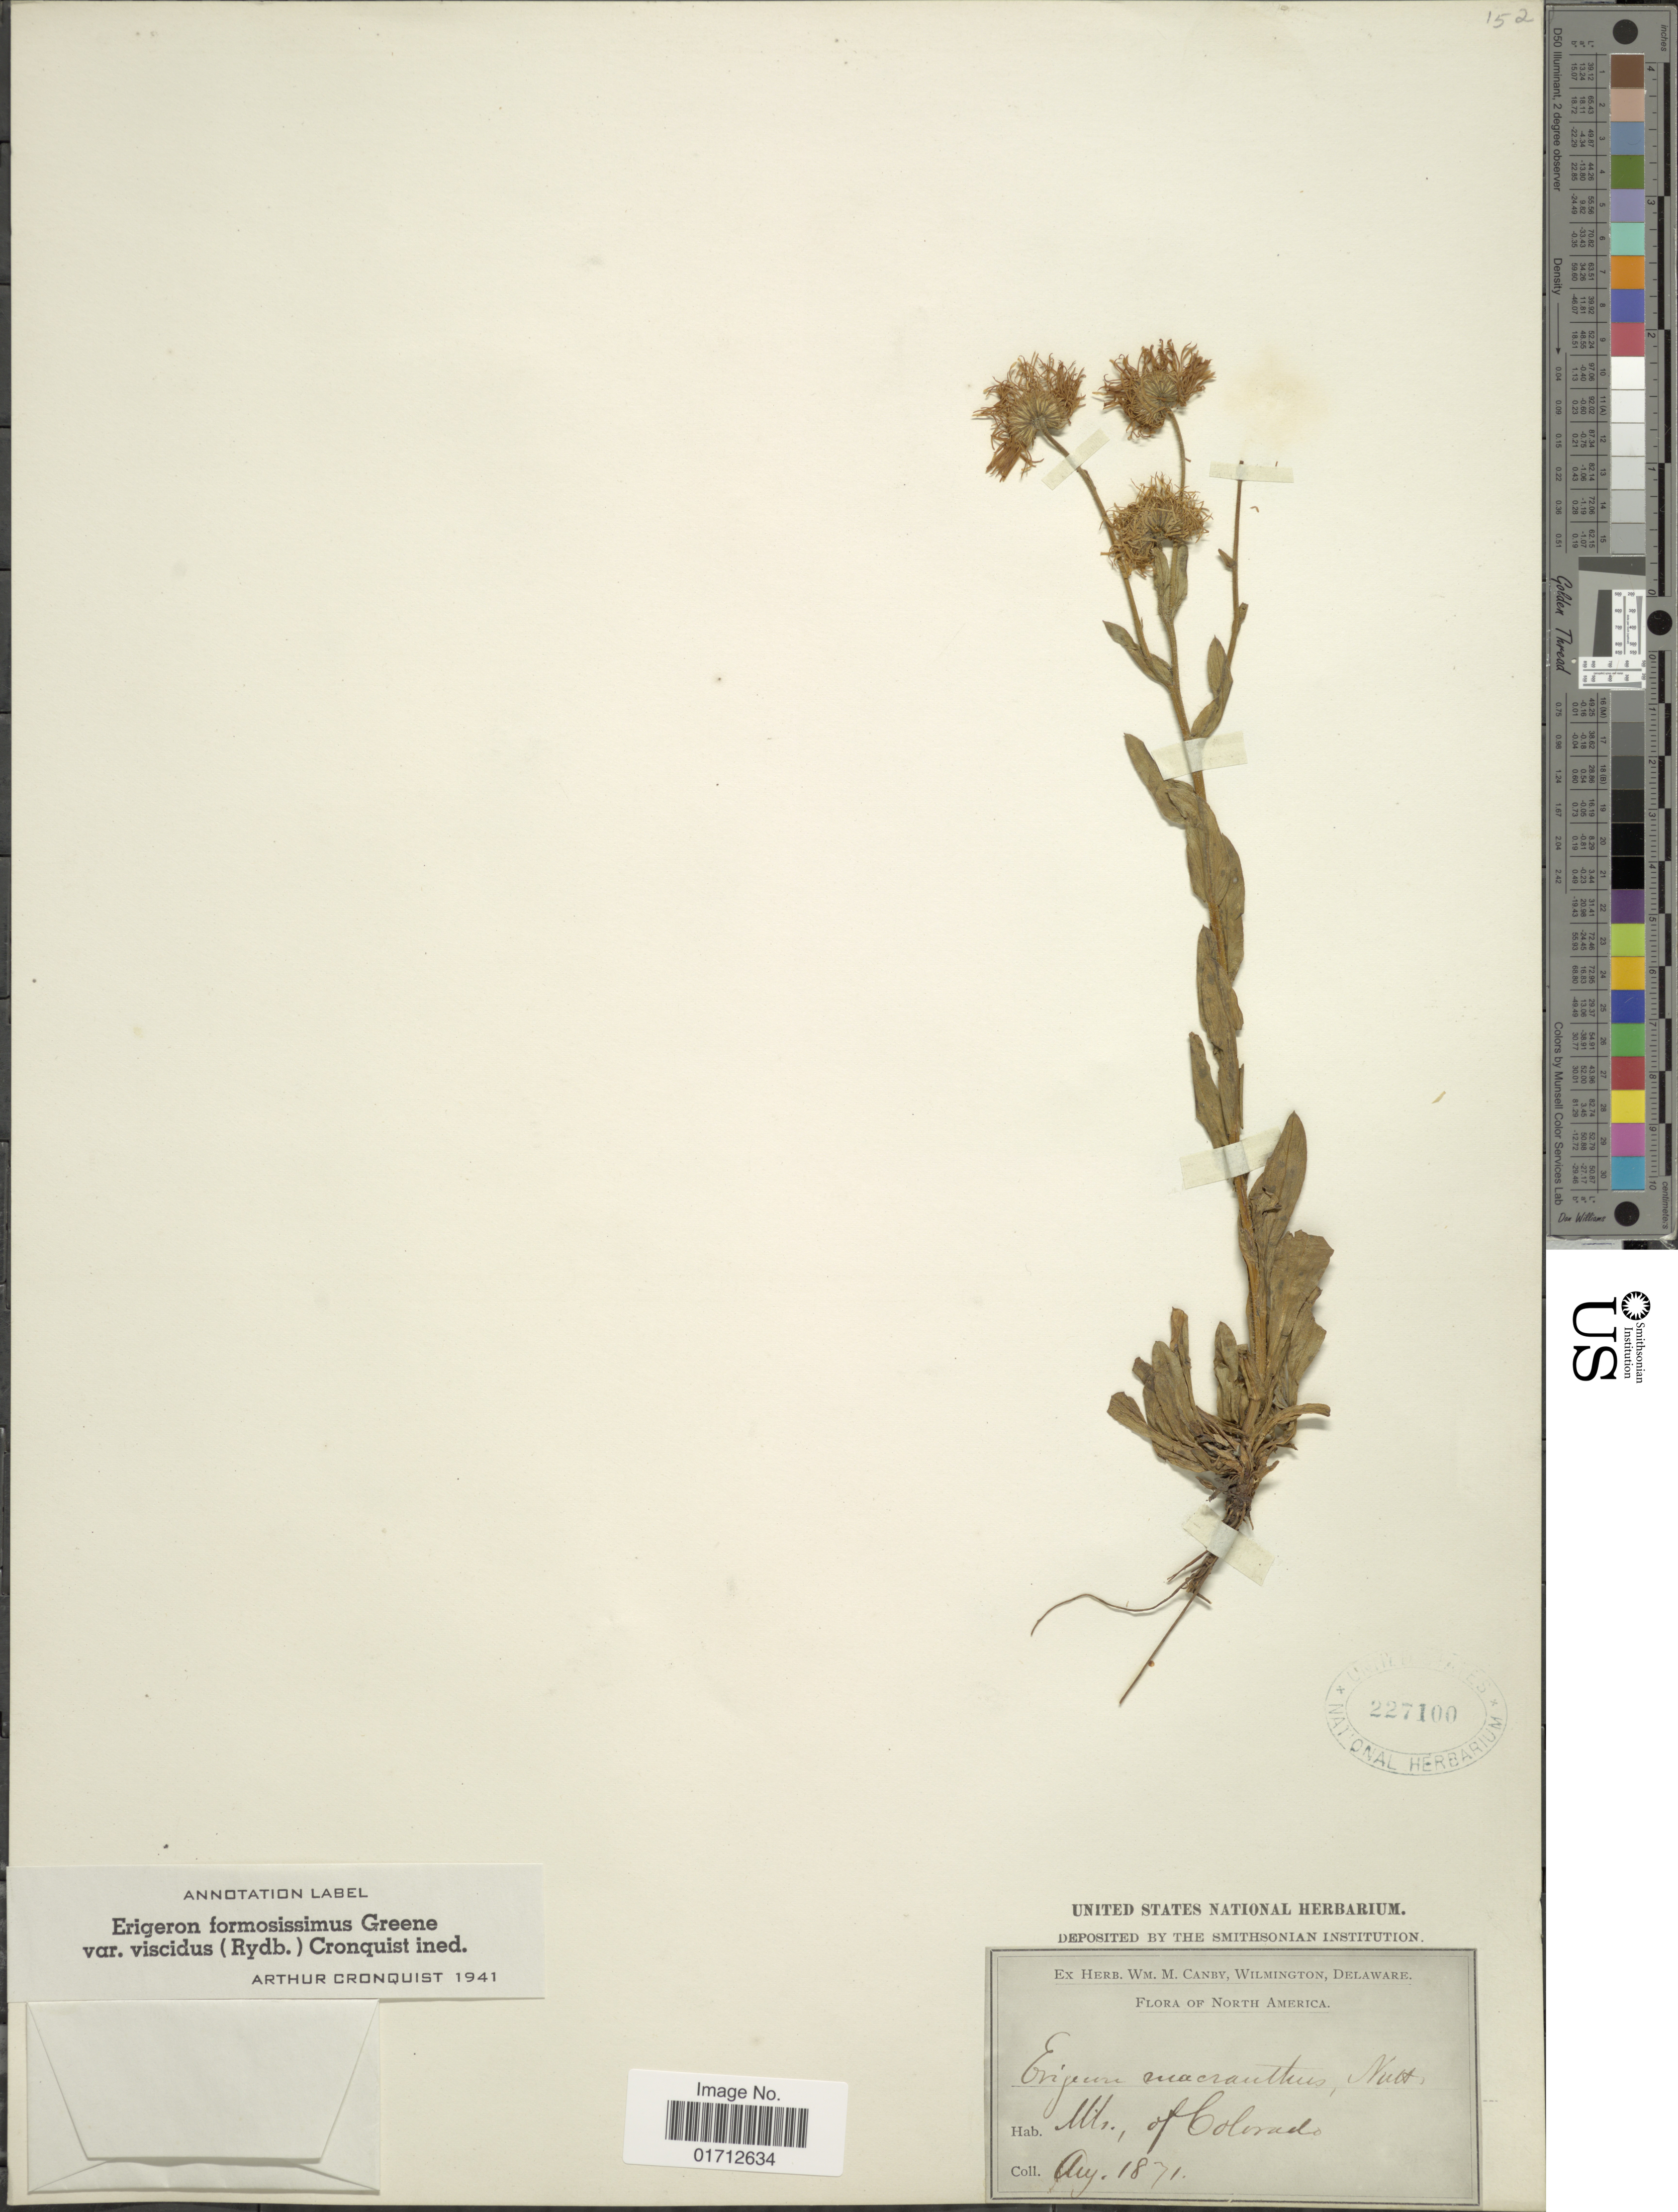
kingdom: Plantae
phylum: Tracheophyta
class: Magnoliopsida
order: Asterales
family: Asteraceae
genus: Erigeron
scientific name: Erigeron formosissimus var. viscidus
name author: (Rydb.) Cronq.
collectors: ex herb. W.M. Canby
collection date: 1871-08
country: United States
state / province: Colorado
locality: Mts. Colorado.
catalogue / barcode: US 227100